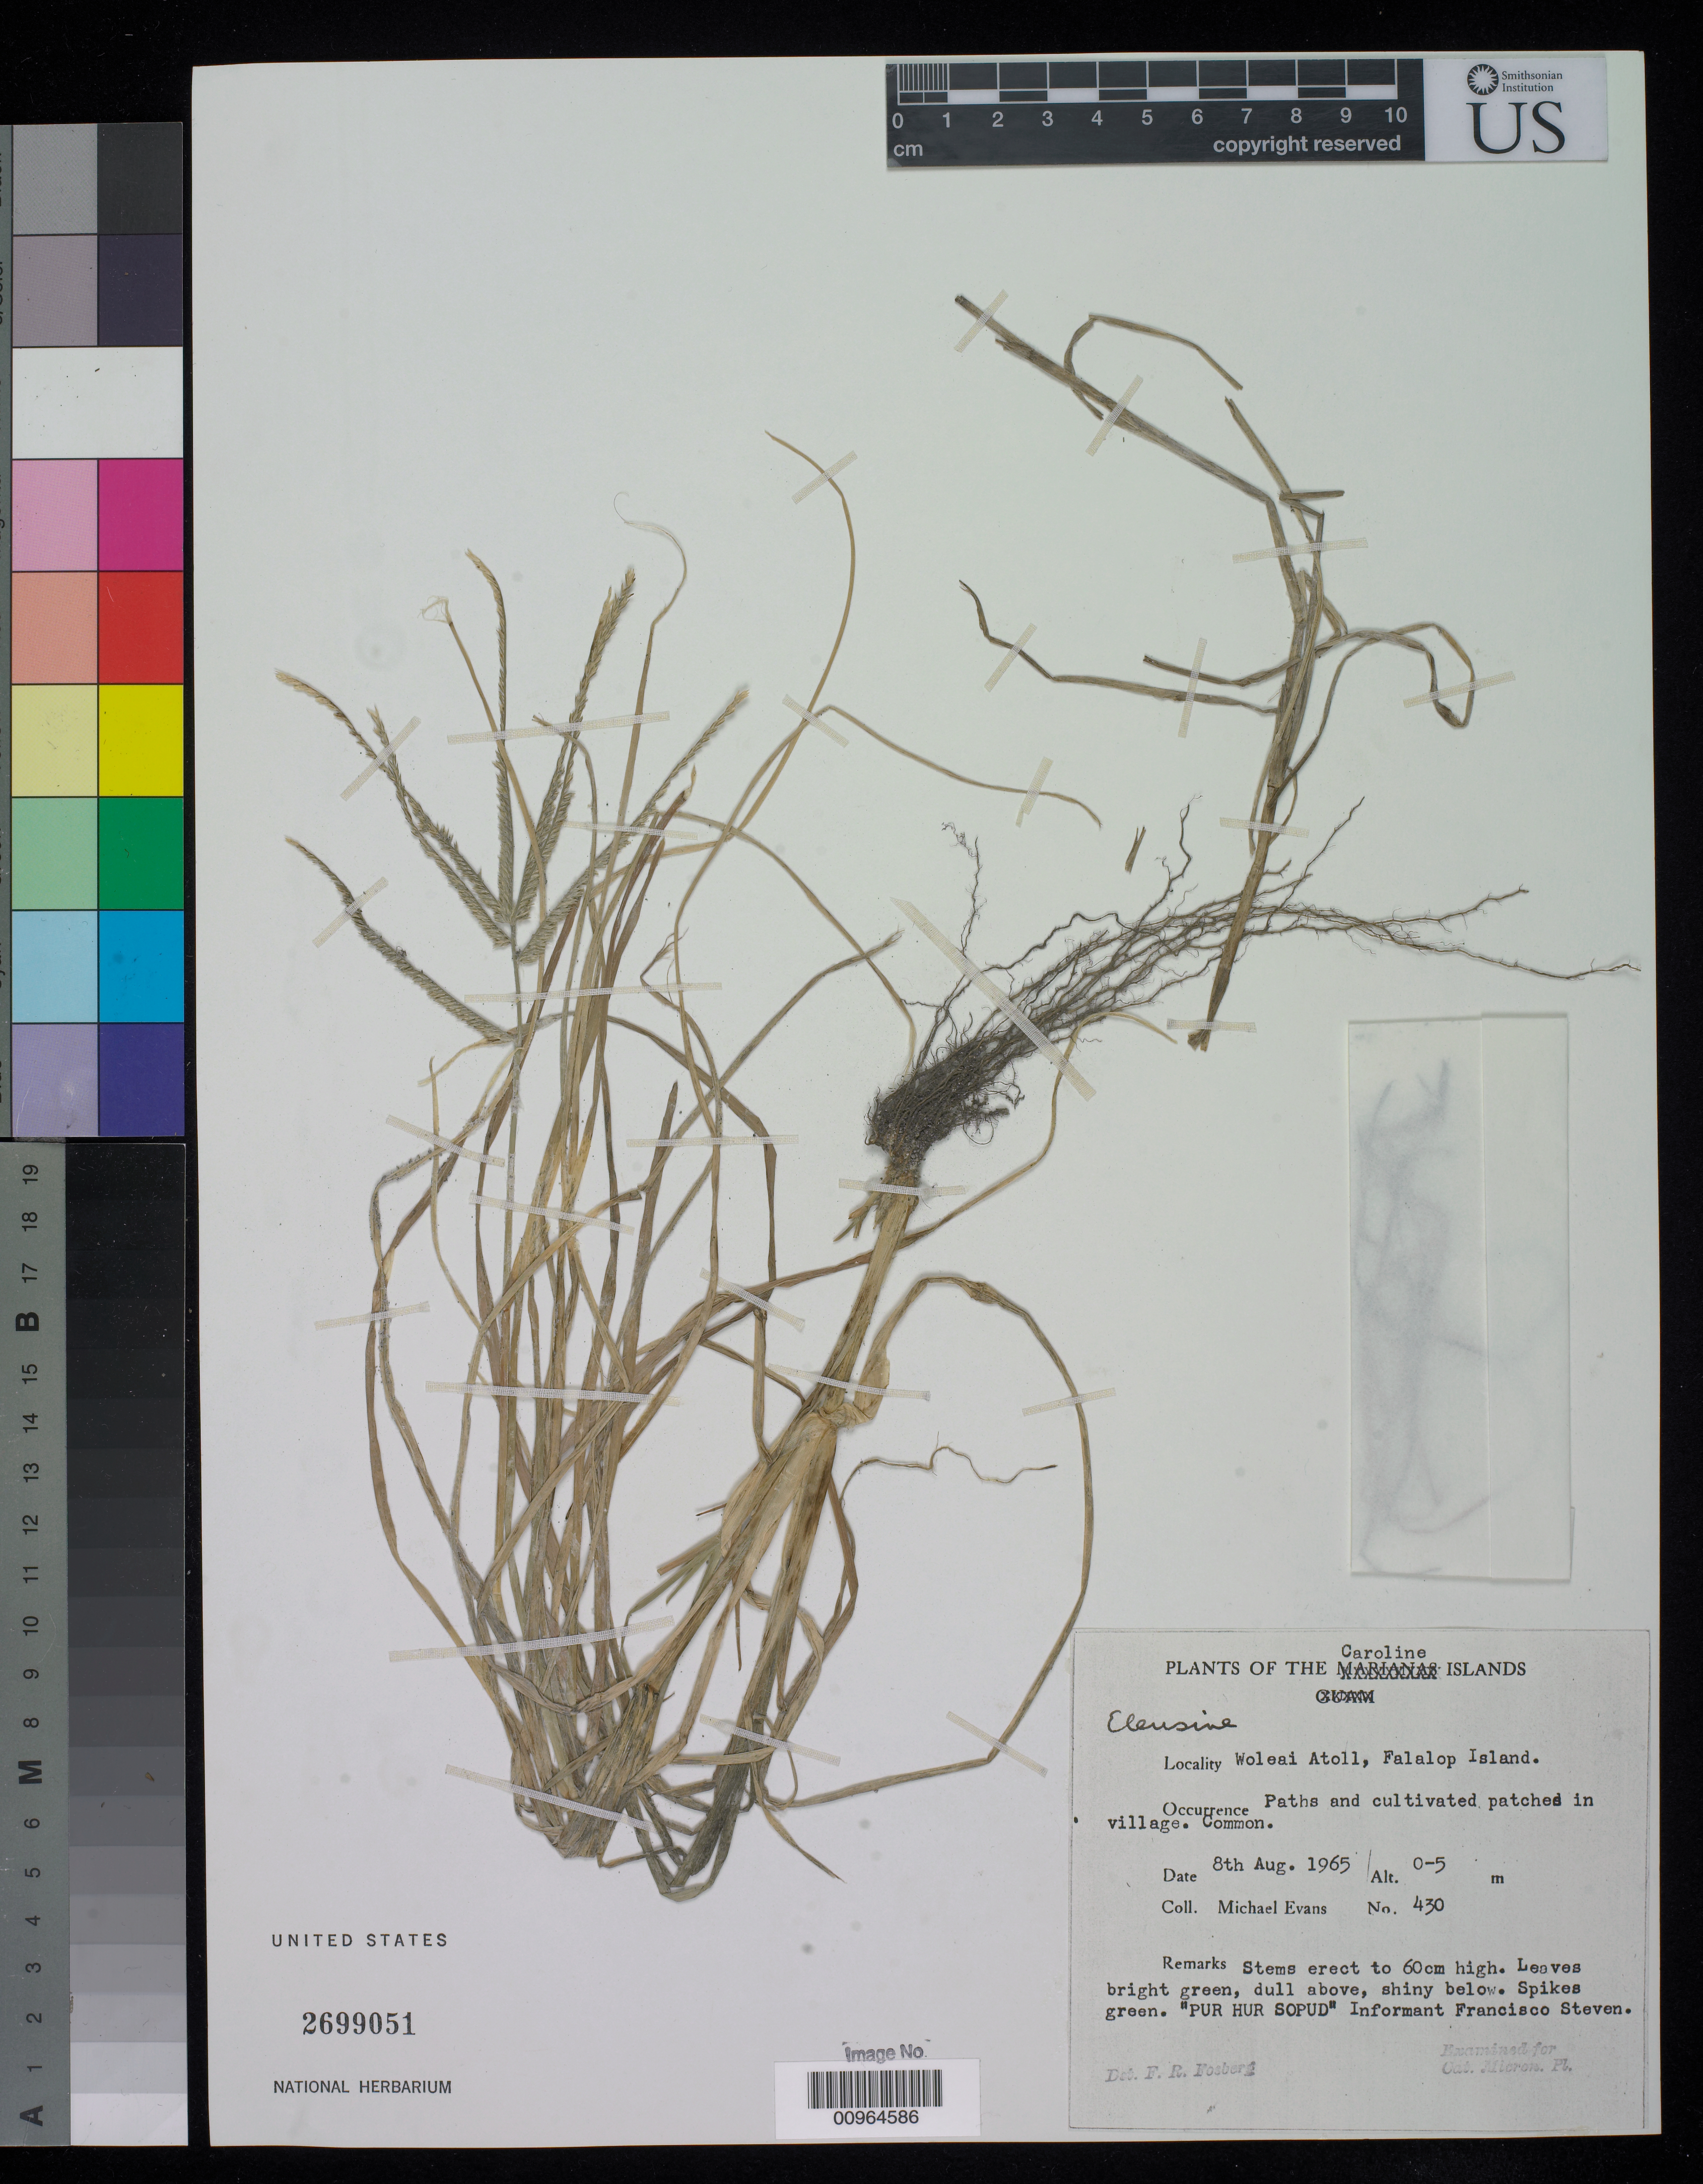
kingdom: Plantae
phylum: Tracheophyta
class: Liliopsida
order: Poales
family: Poaceae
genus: Eleusine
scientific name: Eleusine sp.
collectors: M. Evans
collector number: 430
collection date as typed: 07 Aug 1965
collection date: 1965-08-07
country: Micronesia, Federated States of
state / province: Yap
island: Faraulep Atoll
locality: Woleai Atoll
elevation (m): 0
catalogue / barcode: US 2699051